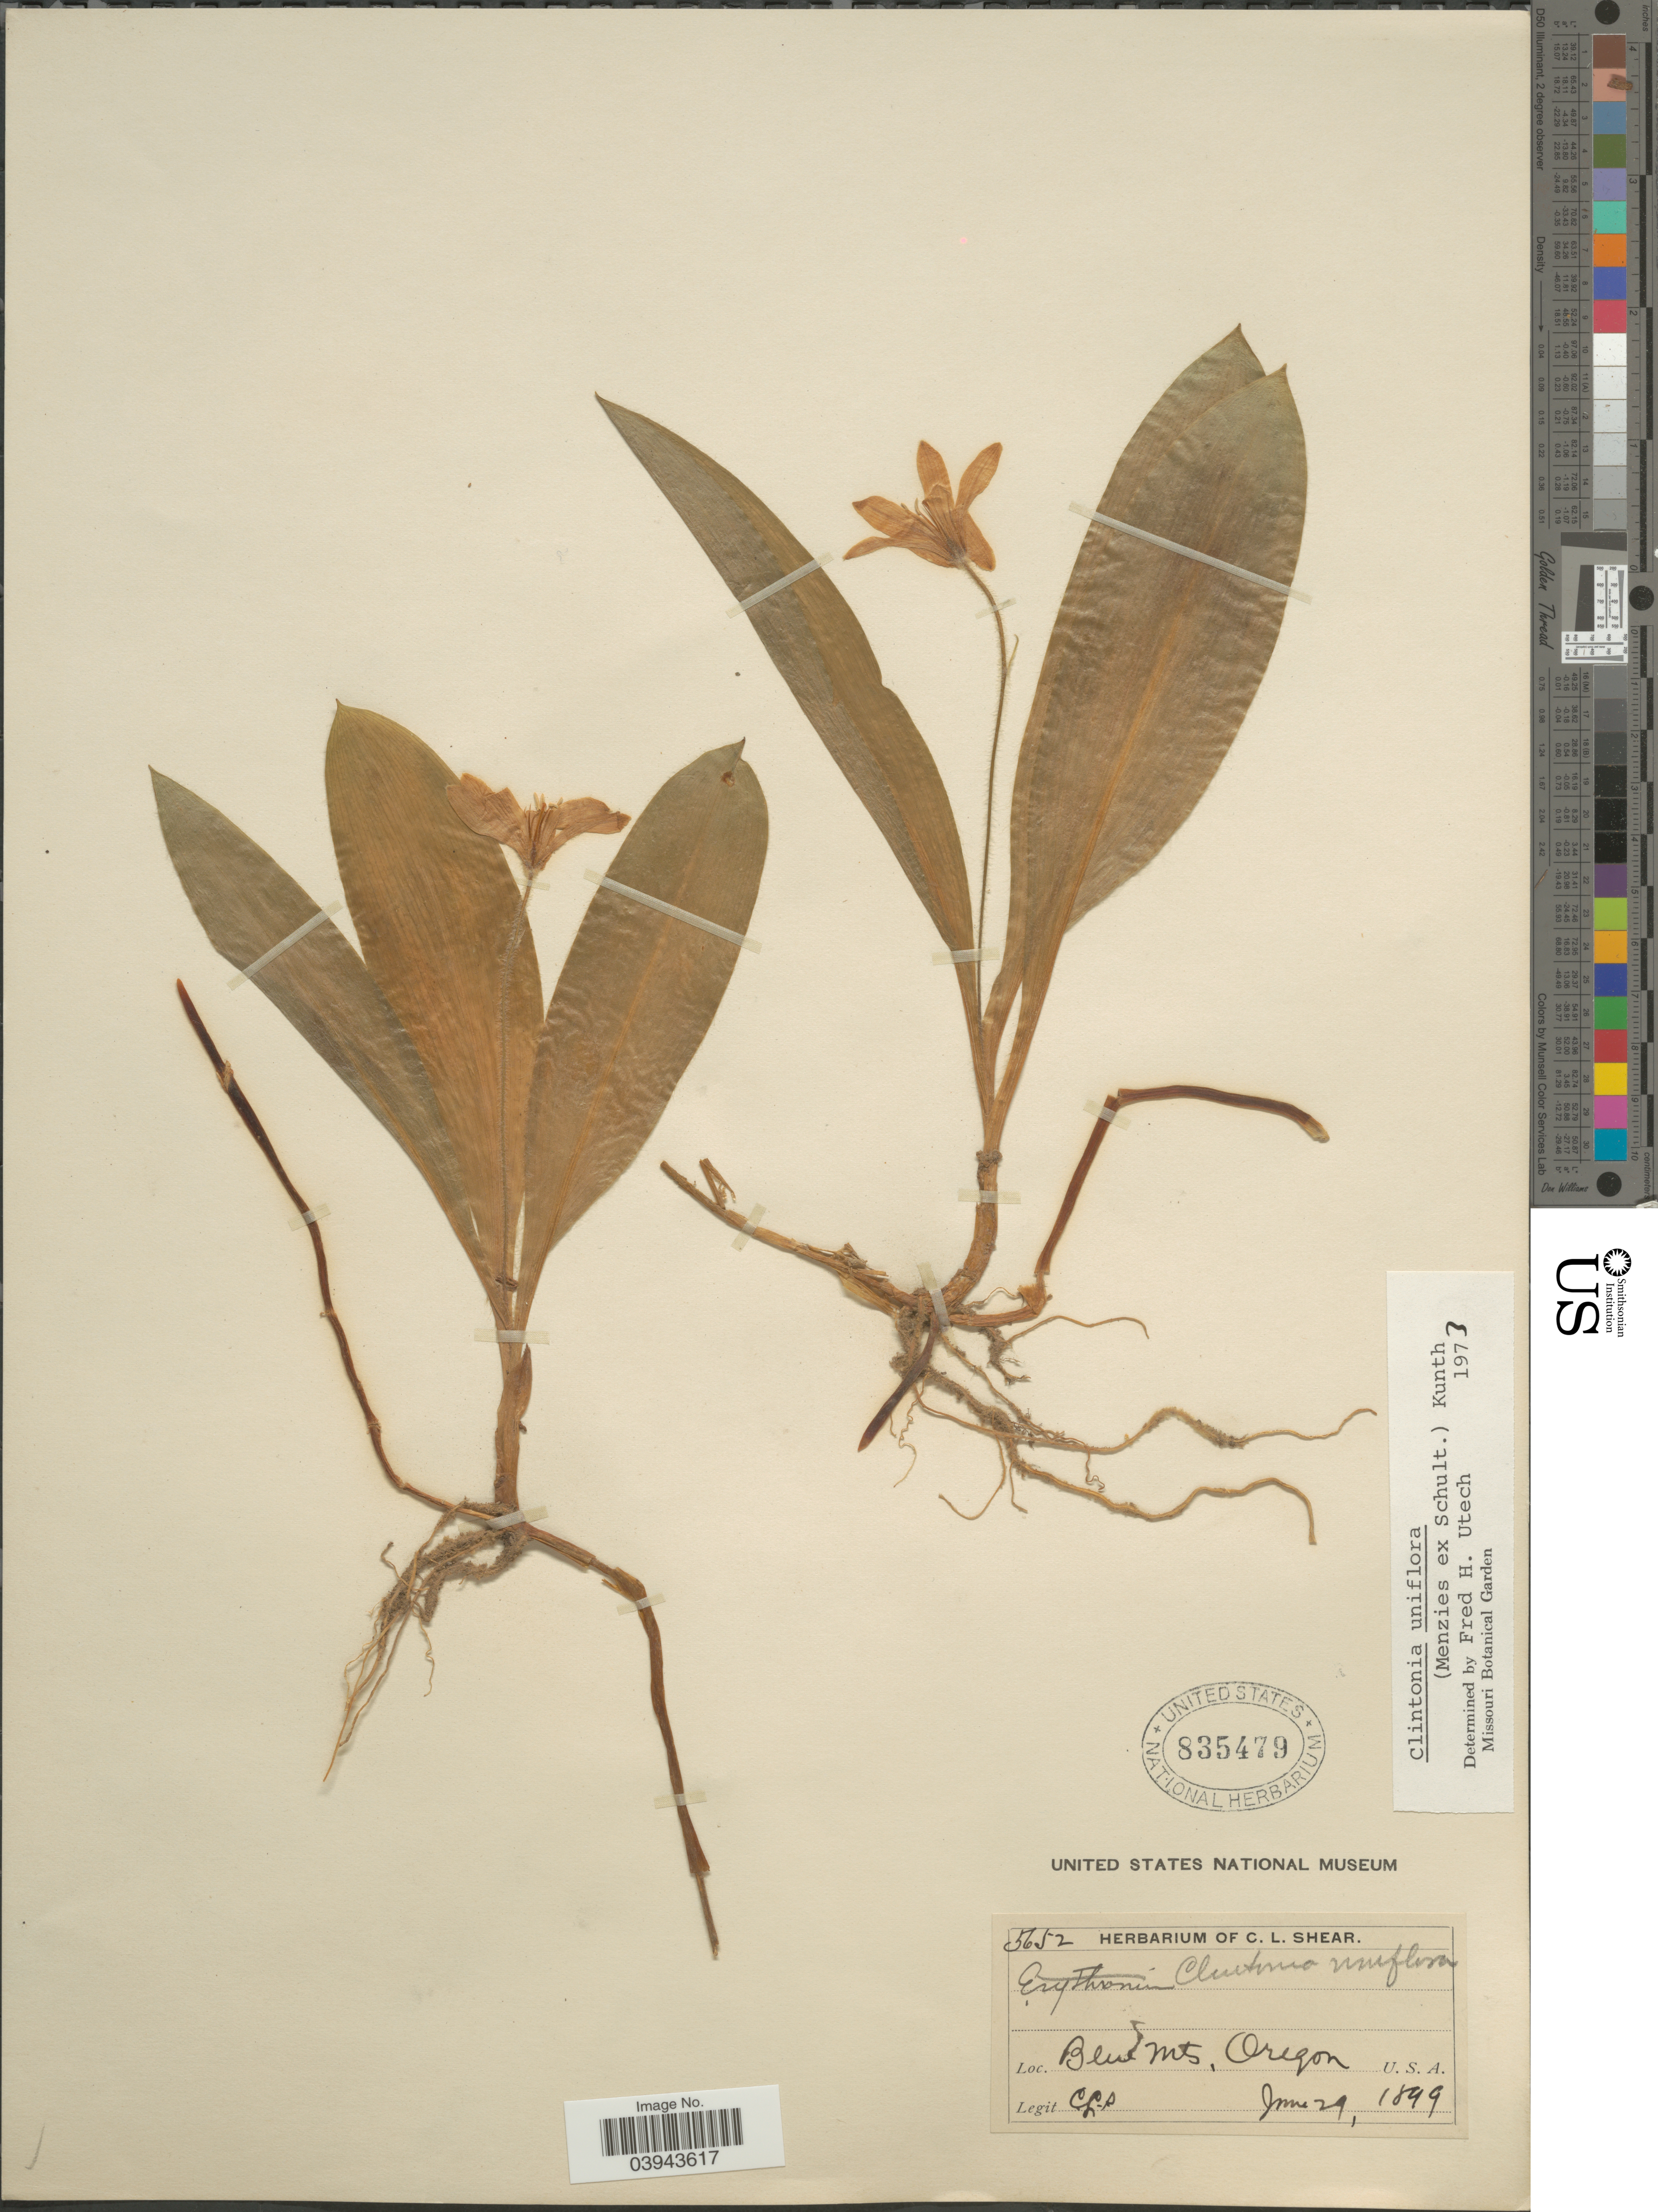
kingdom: Plantae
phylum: Tracheophyta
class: Liliopsida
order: Liliales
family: Liliaceae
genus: Clintonia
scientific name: Clintonia uniflora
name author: Kunth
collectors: C. L. Shear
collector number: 5652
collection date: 1899-06-29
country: United States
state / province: Oregon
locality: Blue Mts.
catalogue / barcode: US 835479